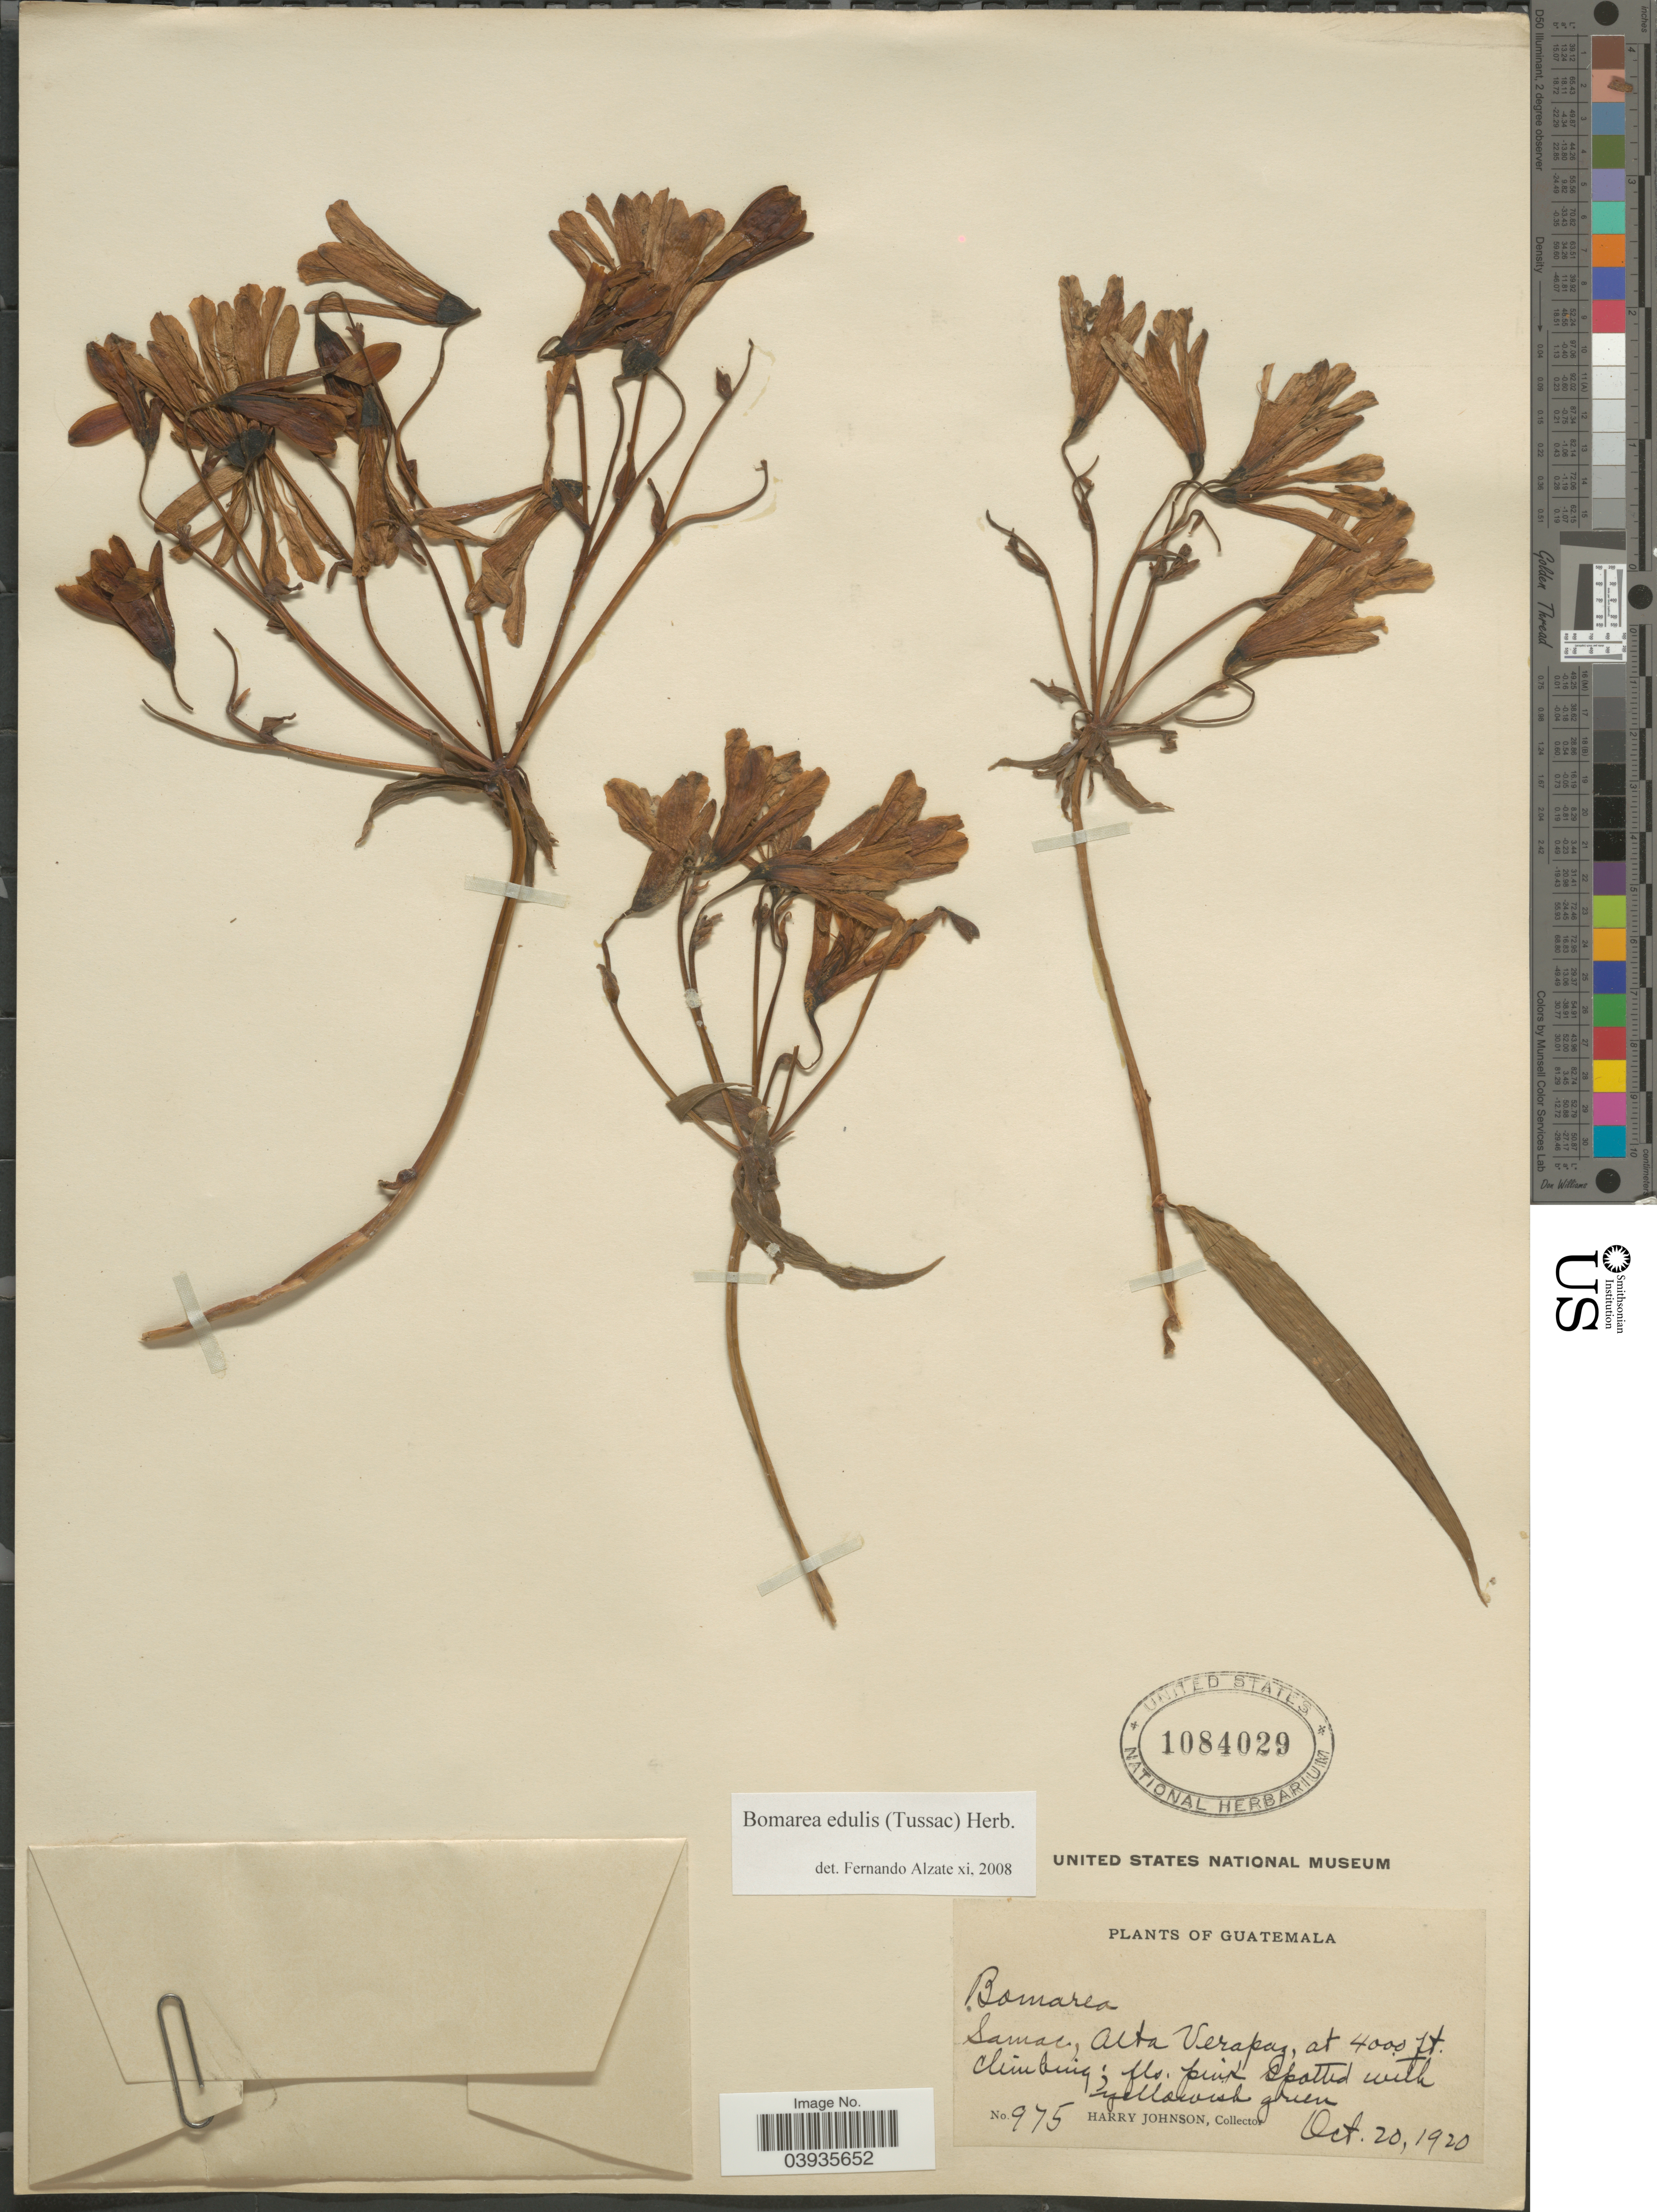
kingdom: Plantae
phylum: Tracheophyta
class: Liliopsida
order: Liliales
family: Alstroemeriaceae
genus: Bomarea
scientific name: Bomarea edulis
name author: (Tussac) Herb.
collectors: H. Johnson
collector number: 975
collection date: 1920-10-20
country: Guatemala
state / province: Alta Verapaz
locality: Samac.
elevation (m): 1219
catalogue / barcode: US 1084029